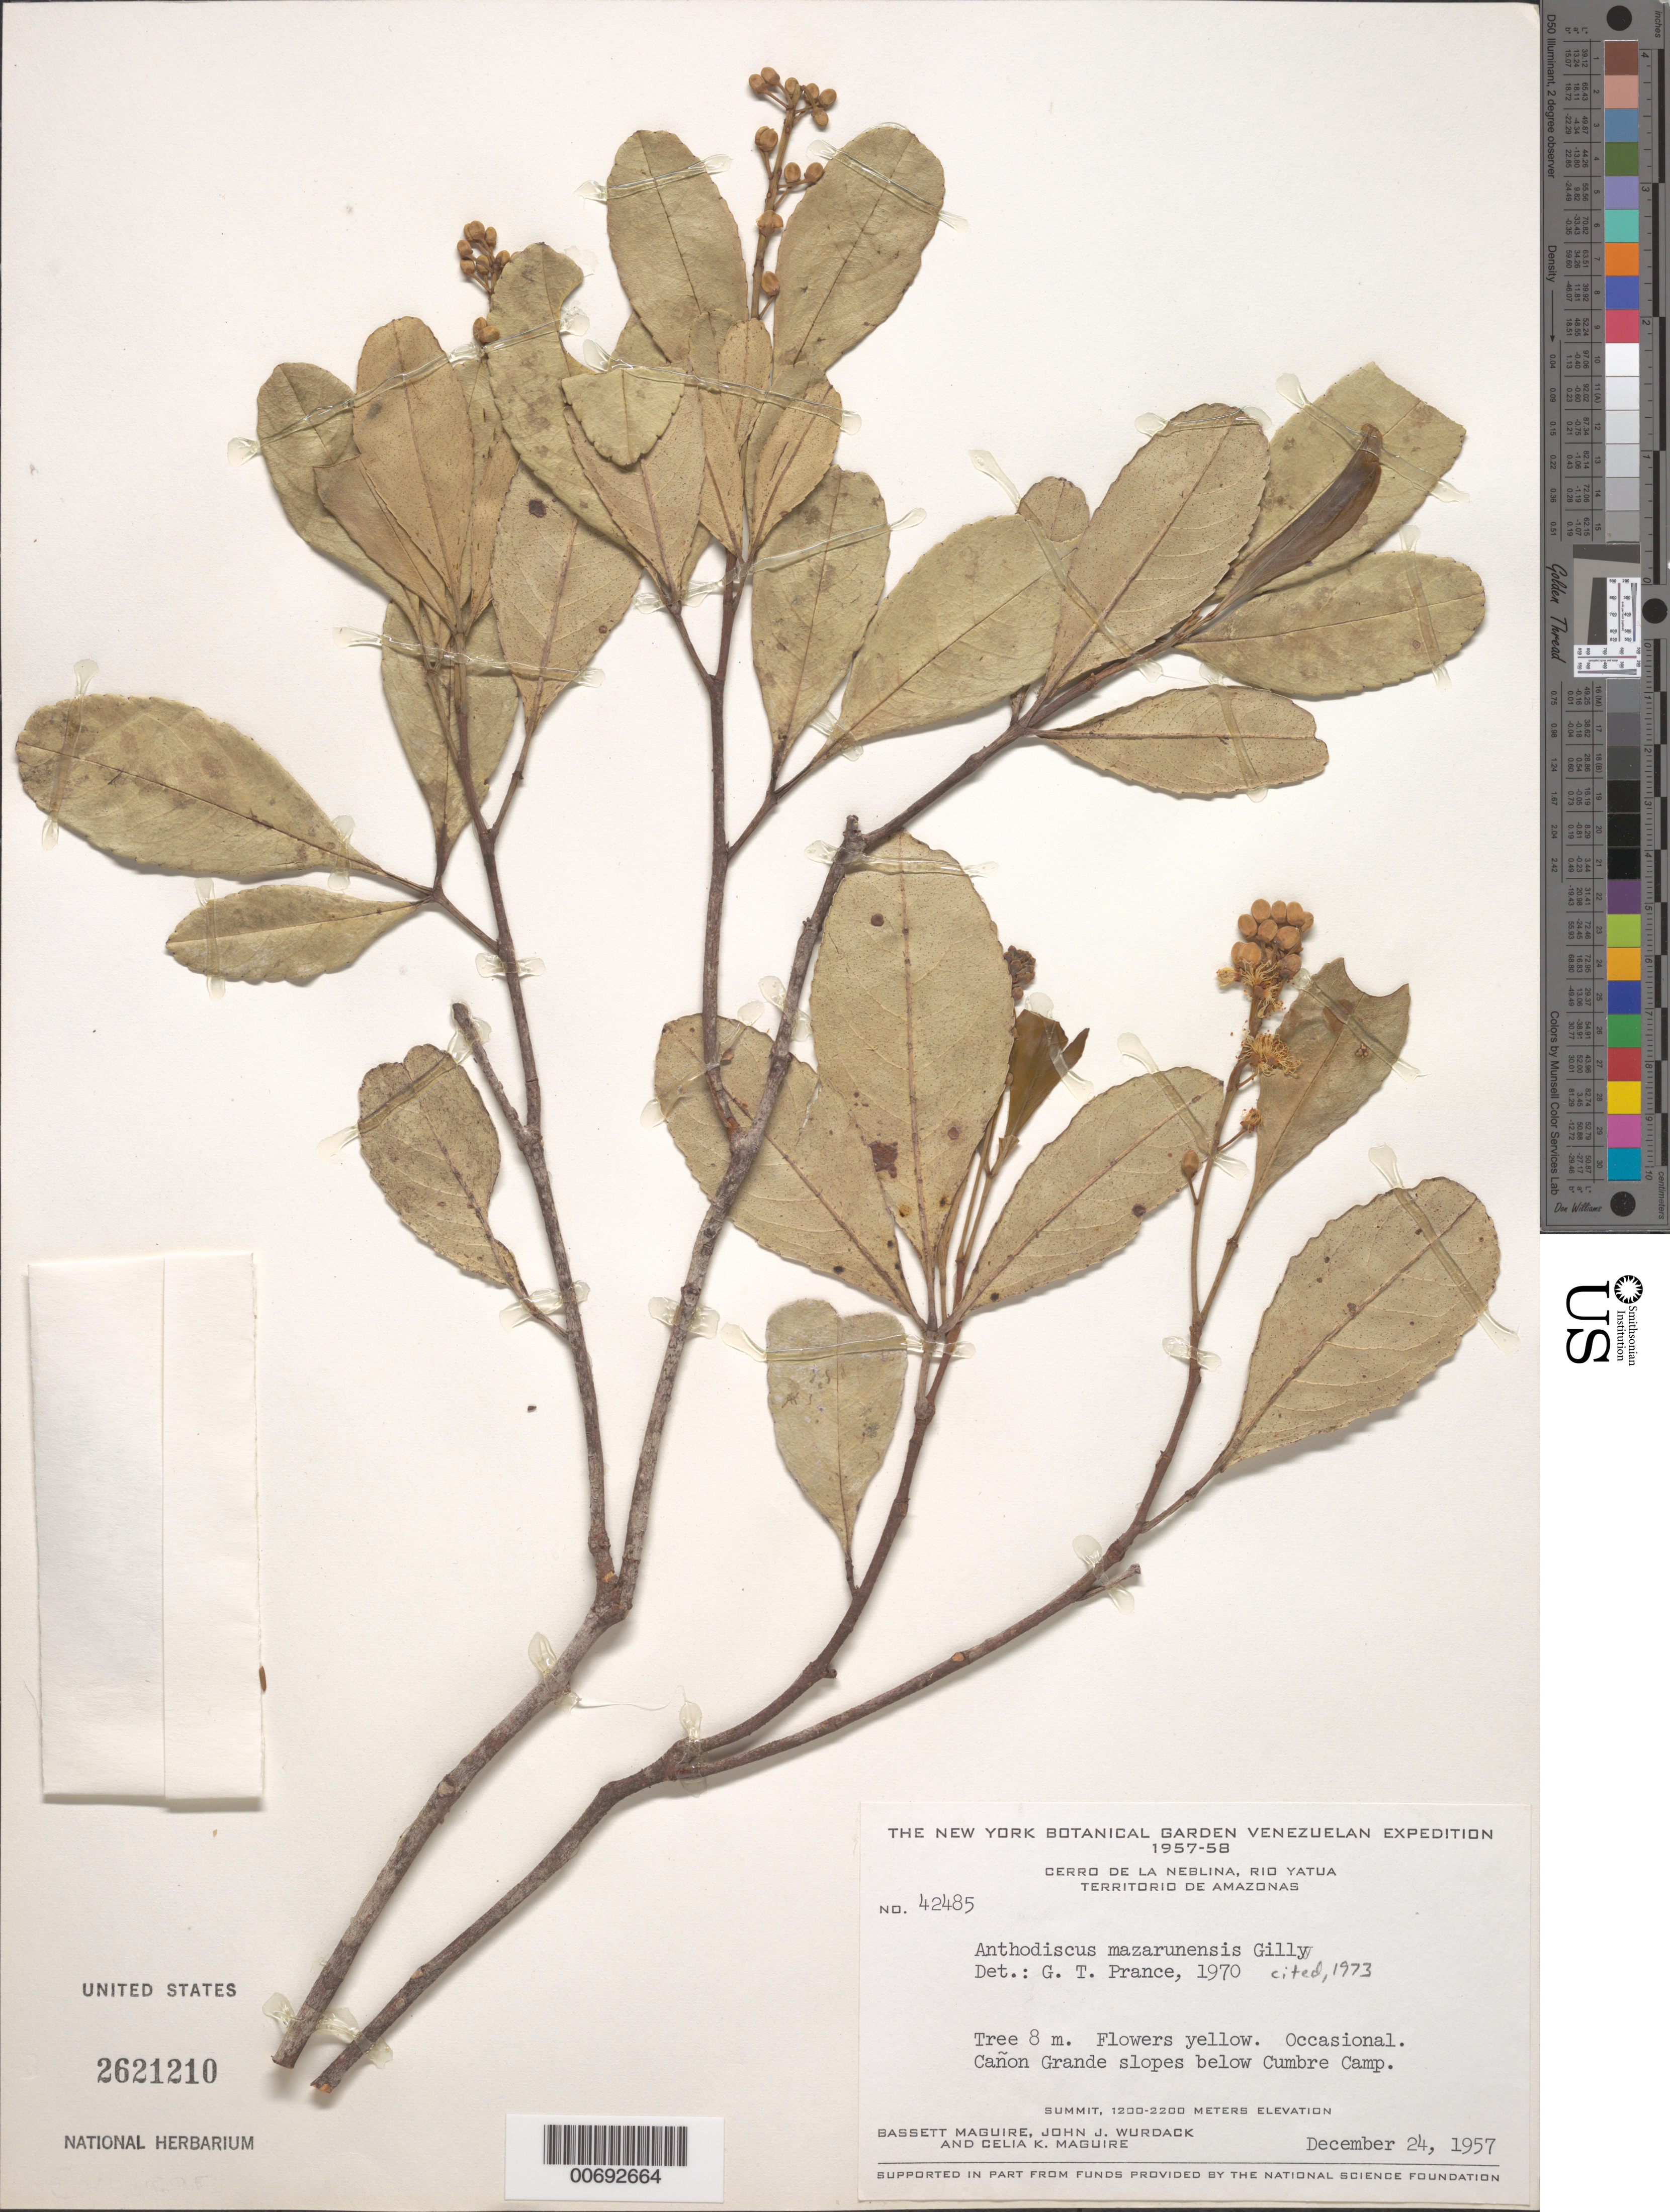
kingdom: Plantae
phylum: Tracheophyta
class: Magnoliopsida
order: Malpighiales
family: Caryocaraceae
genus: Anthodiscus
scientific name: Anthodiscus mazarunensis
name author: Gilly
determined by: Prance, G. T.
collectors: B. Maguire, J. J. Wurdack & C. K. Maguire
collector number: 42485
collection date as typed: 24-Dec-57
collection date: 1957-12-24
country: Venezuela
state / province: Amazonas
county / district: Río Negro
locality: Cerro de la Neblina, Río Yatua, Caño Grande, below Cumbre Camp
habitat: Slopes below camp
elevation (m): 1200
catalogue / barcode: US 2621210